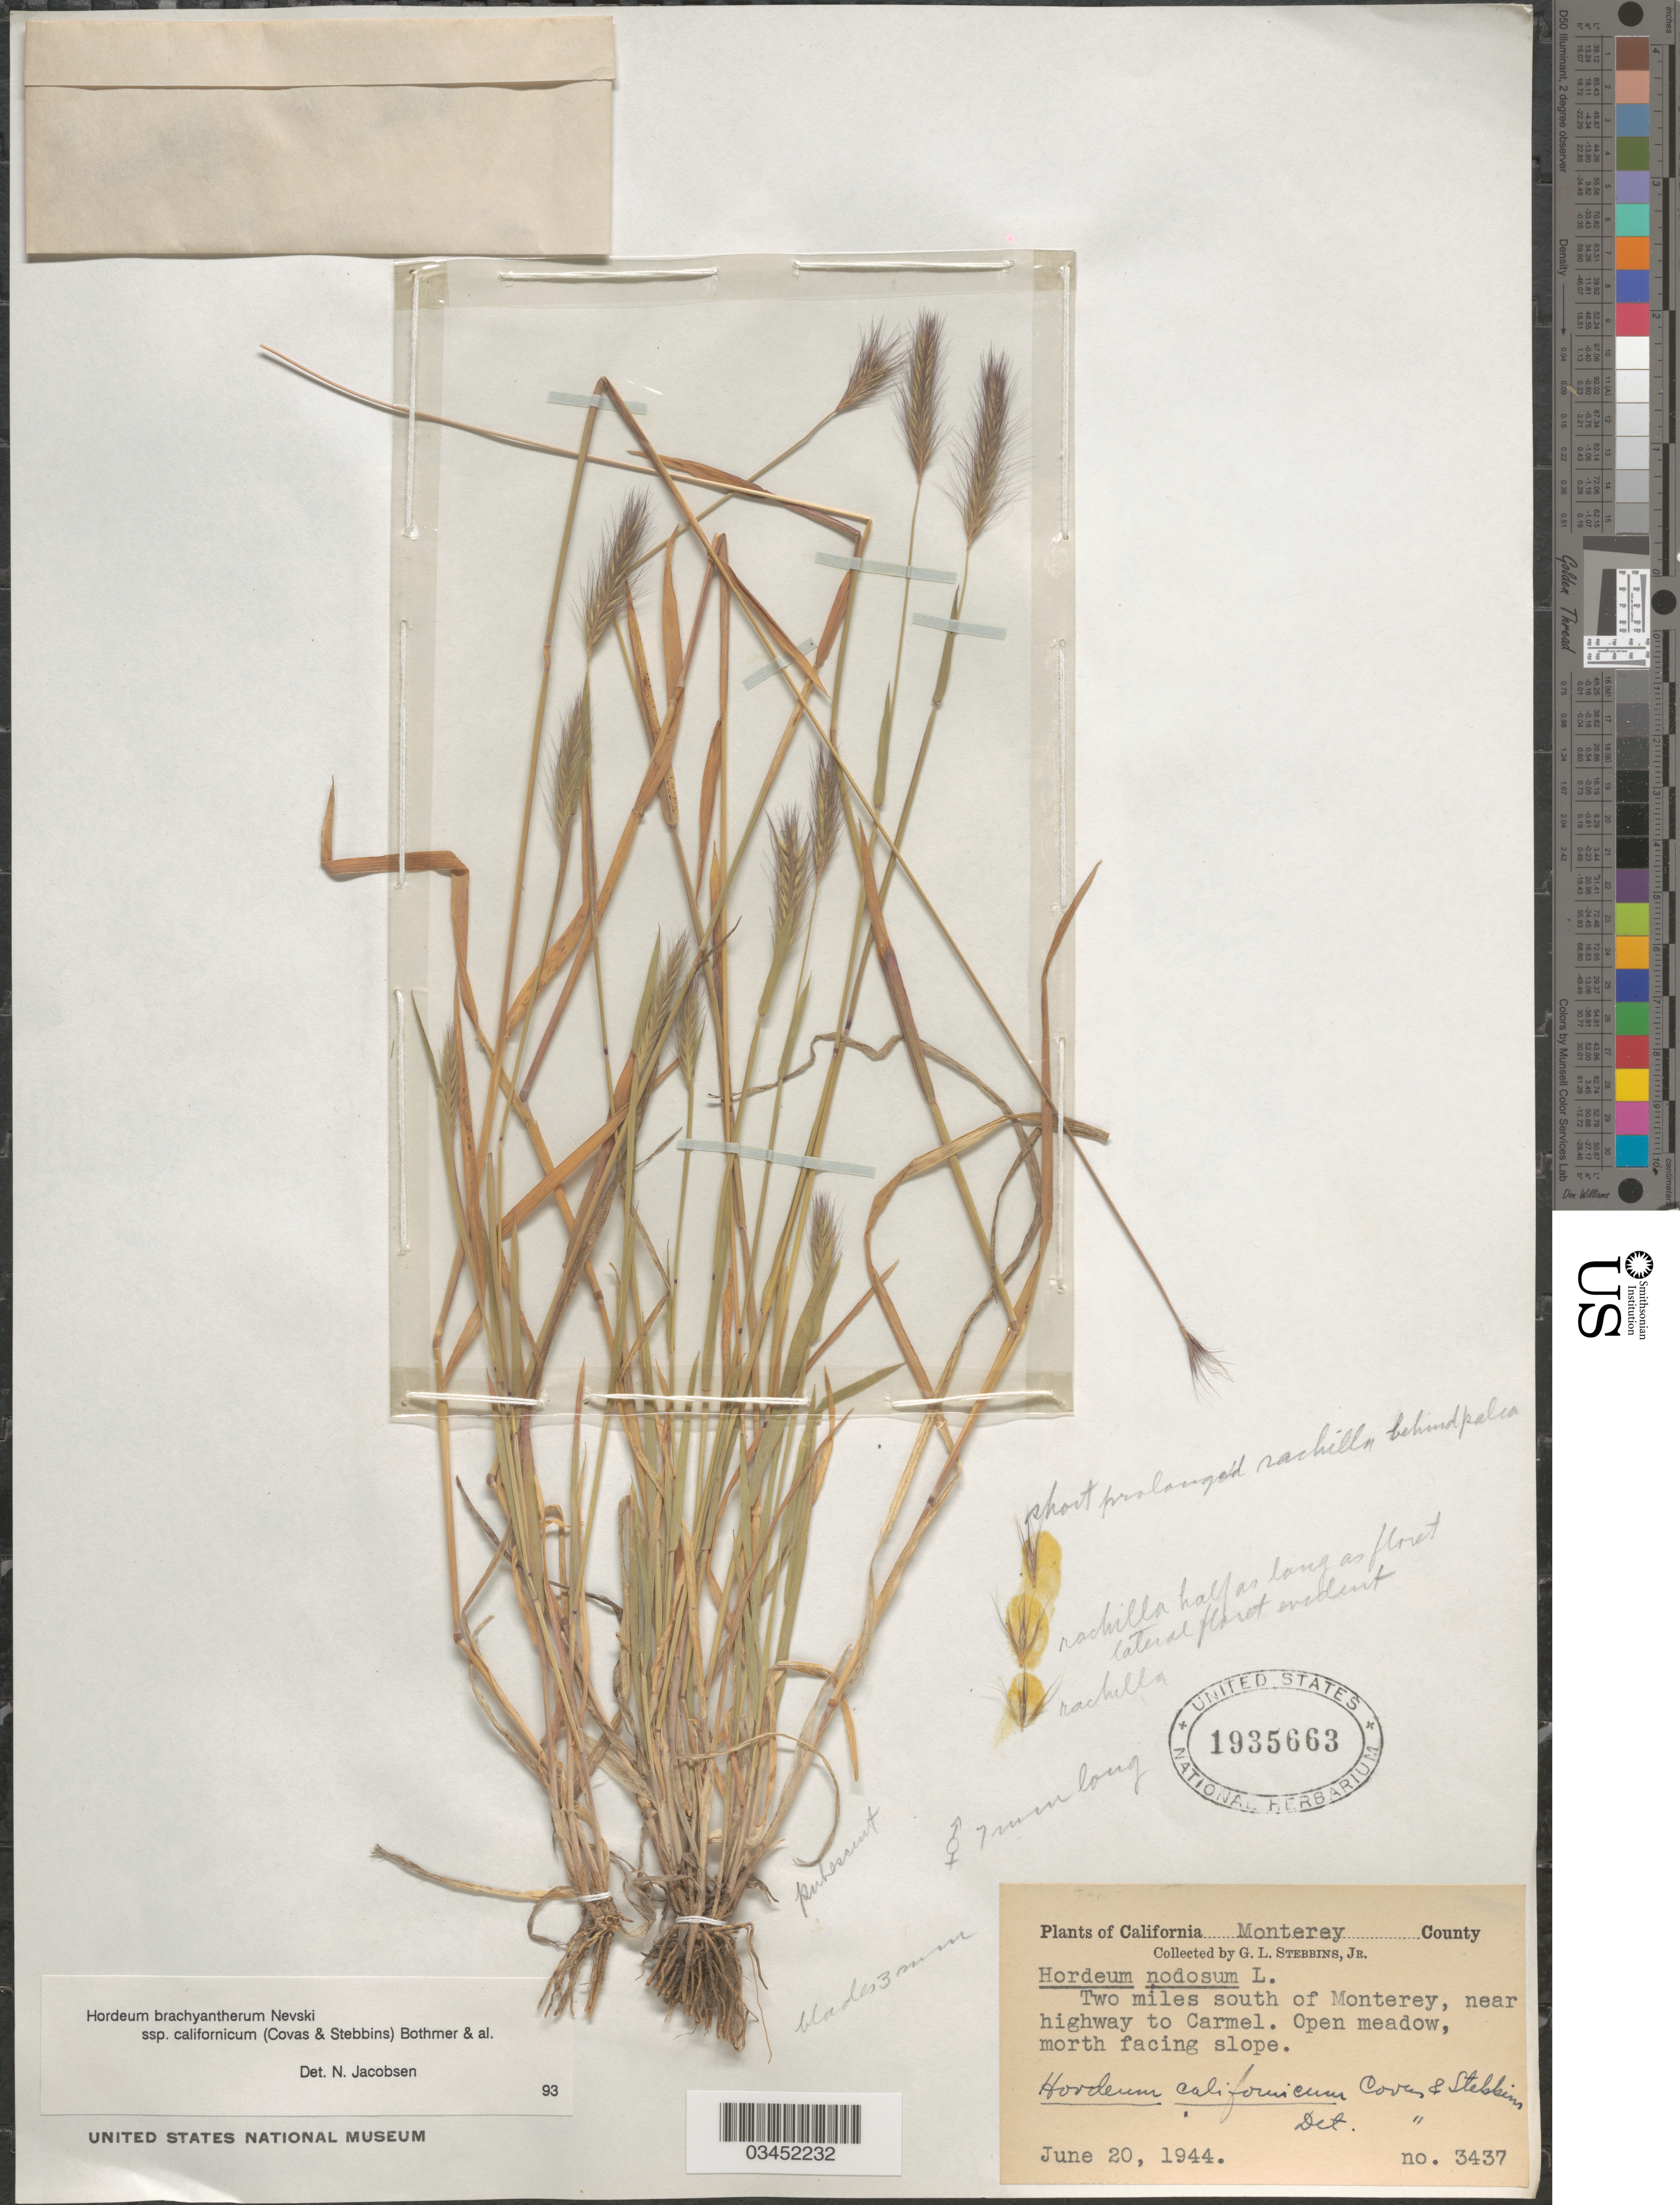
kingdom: Plantae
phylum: Tracheophyta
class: Liliopsida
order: Poales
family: Poaceae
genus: Hordeum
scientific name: Hordeum brachyantherum subsp. californicum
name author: (Covas & Stebbins) Bothmer et al.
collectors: G. L. Stebbins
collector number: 3437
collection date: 1944-06-20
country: United States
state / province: California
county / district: Monterey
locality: Monterey County. Two miles south of Monterey, near highway to Carmel. Open meadow, morth facing slope.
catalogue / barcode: US 1935663